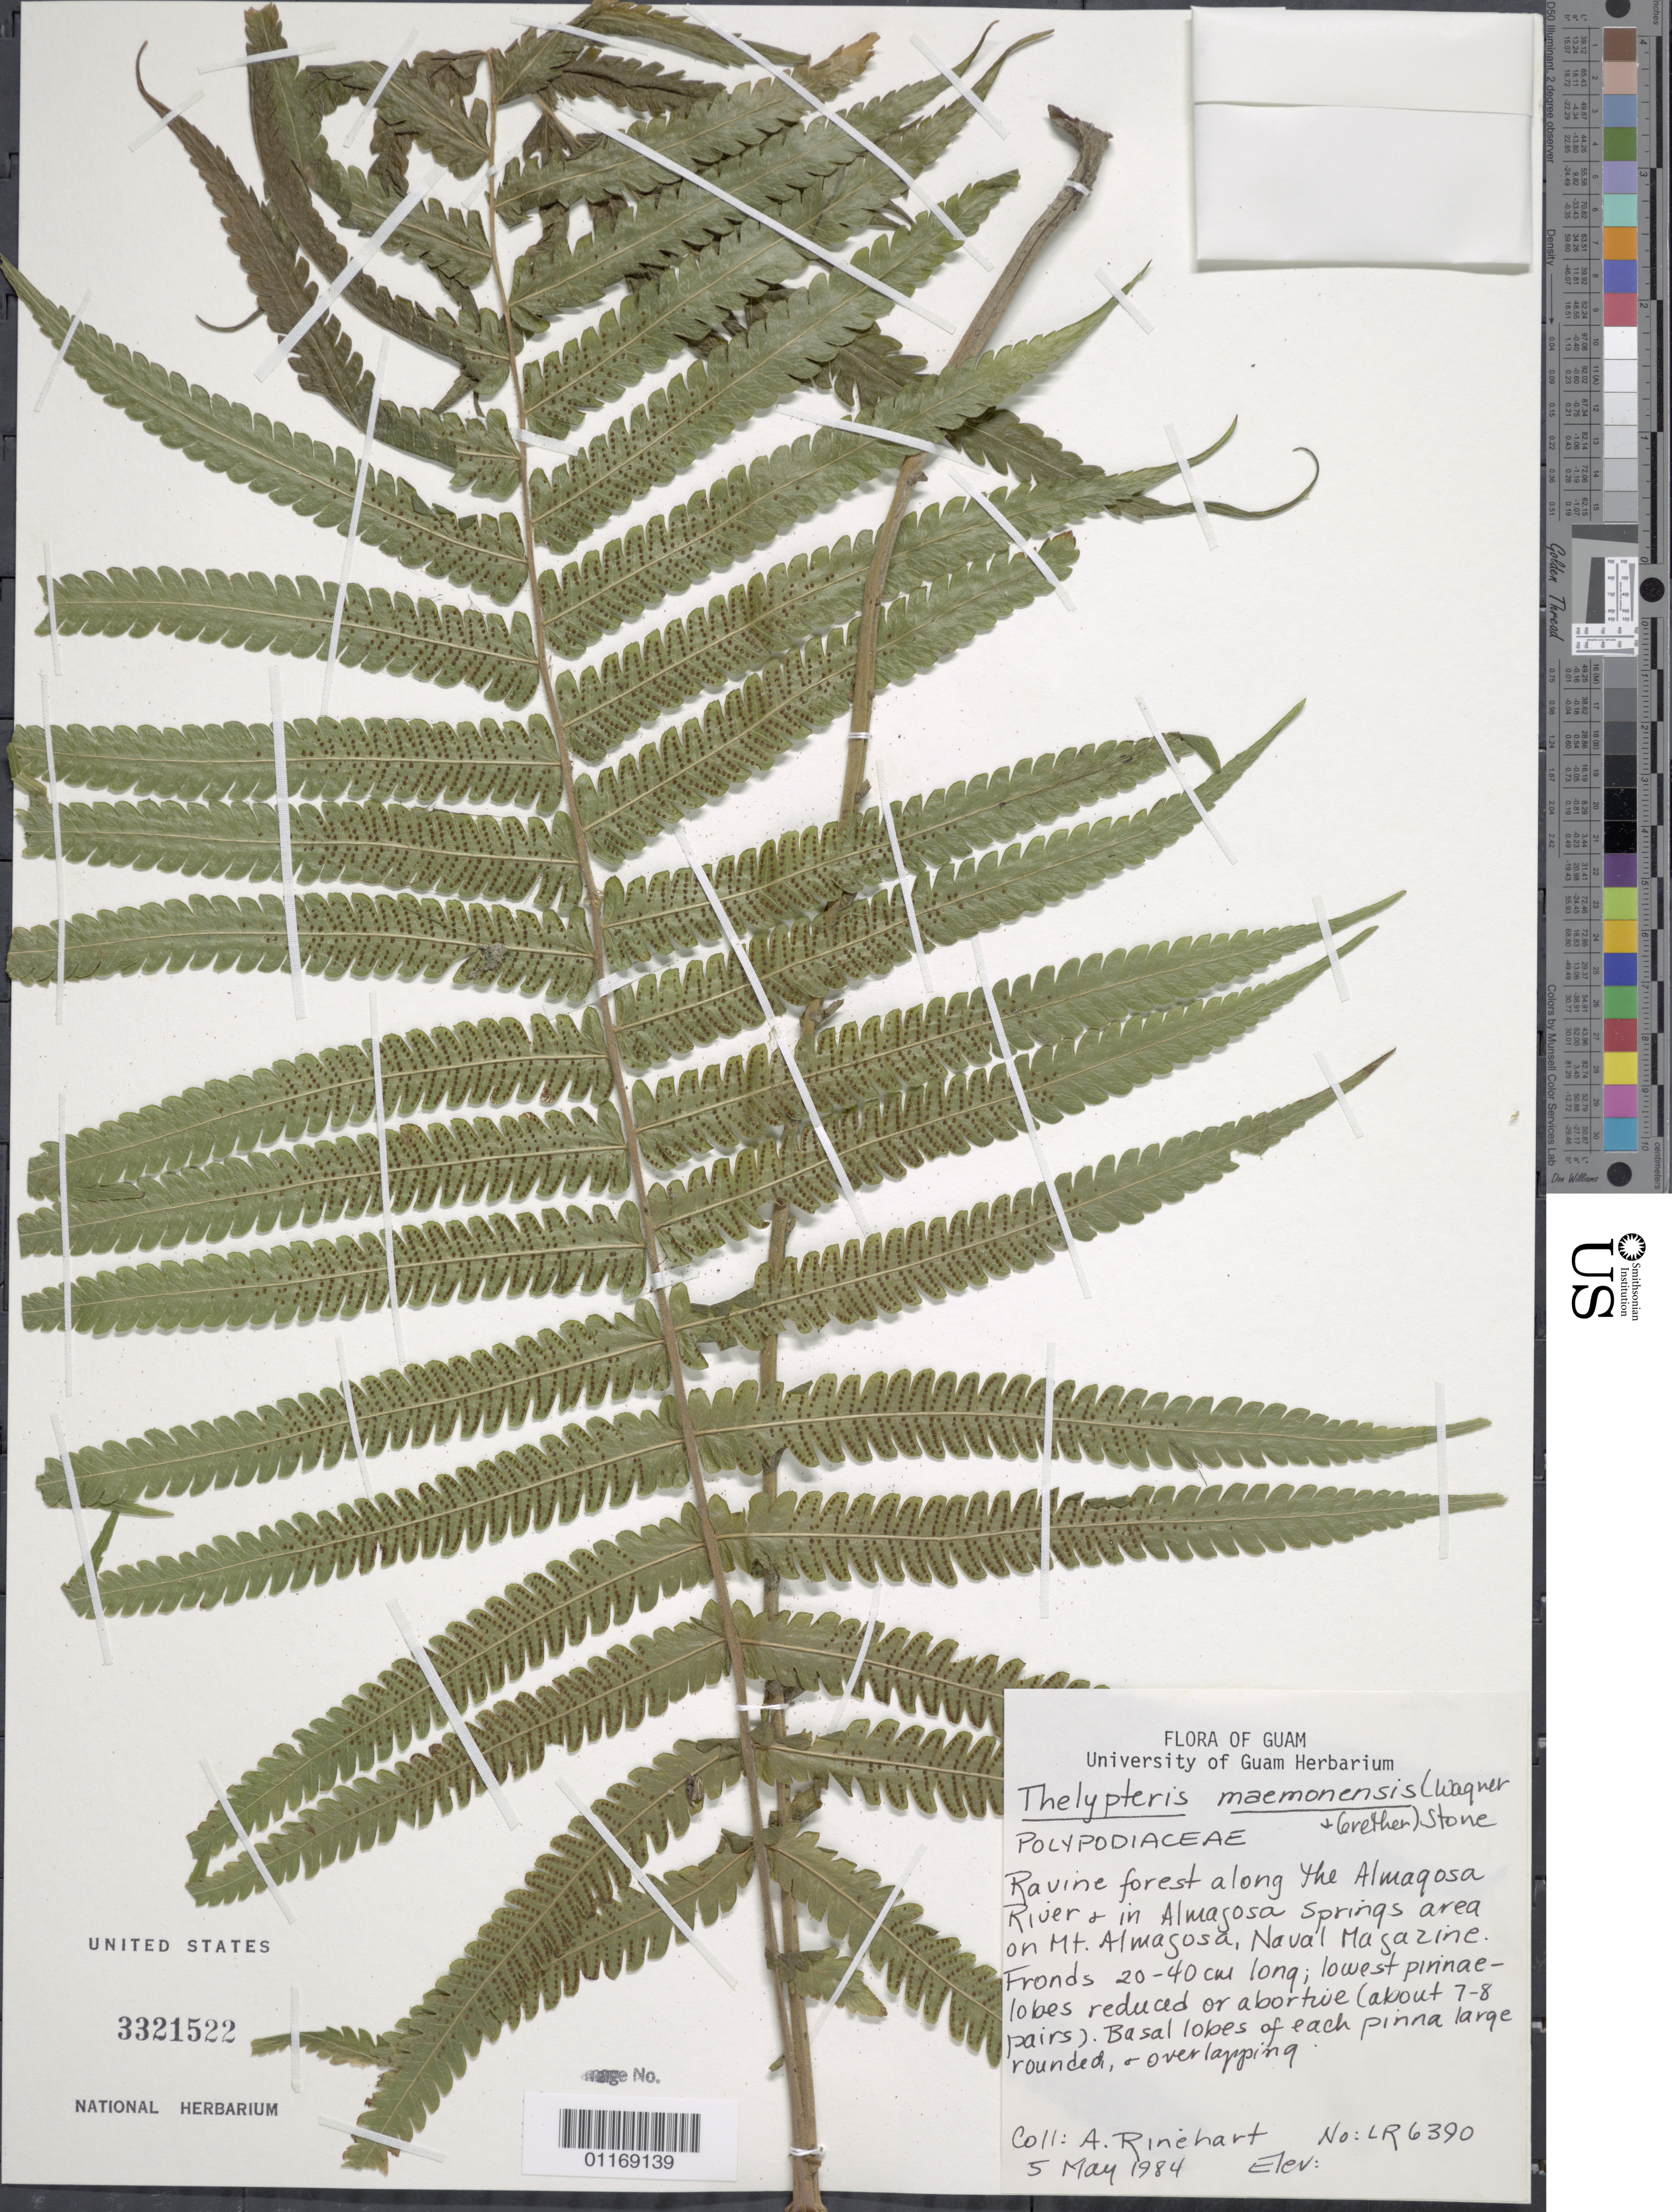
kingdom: Plantae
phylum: Tracheophyta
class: Polypodiopsida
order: Polypodiales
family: Thelypteridaceae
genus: Sphaerostephanos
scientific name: Sphaerostephanos maemonensis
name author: (W.H. Wagner & Grether) Holttum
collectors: A. Rinehart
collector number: LR6390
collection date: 1984-05-05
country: Guam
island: Guam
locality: The Almagosa River + in Almagosa Springs area on Mt. Almagosa, Naval magazine.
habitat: Ravine forest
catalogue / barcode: US 3321522